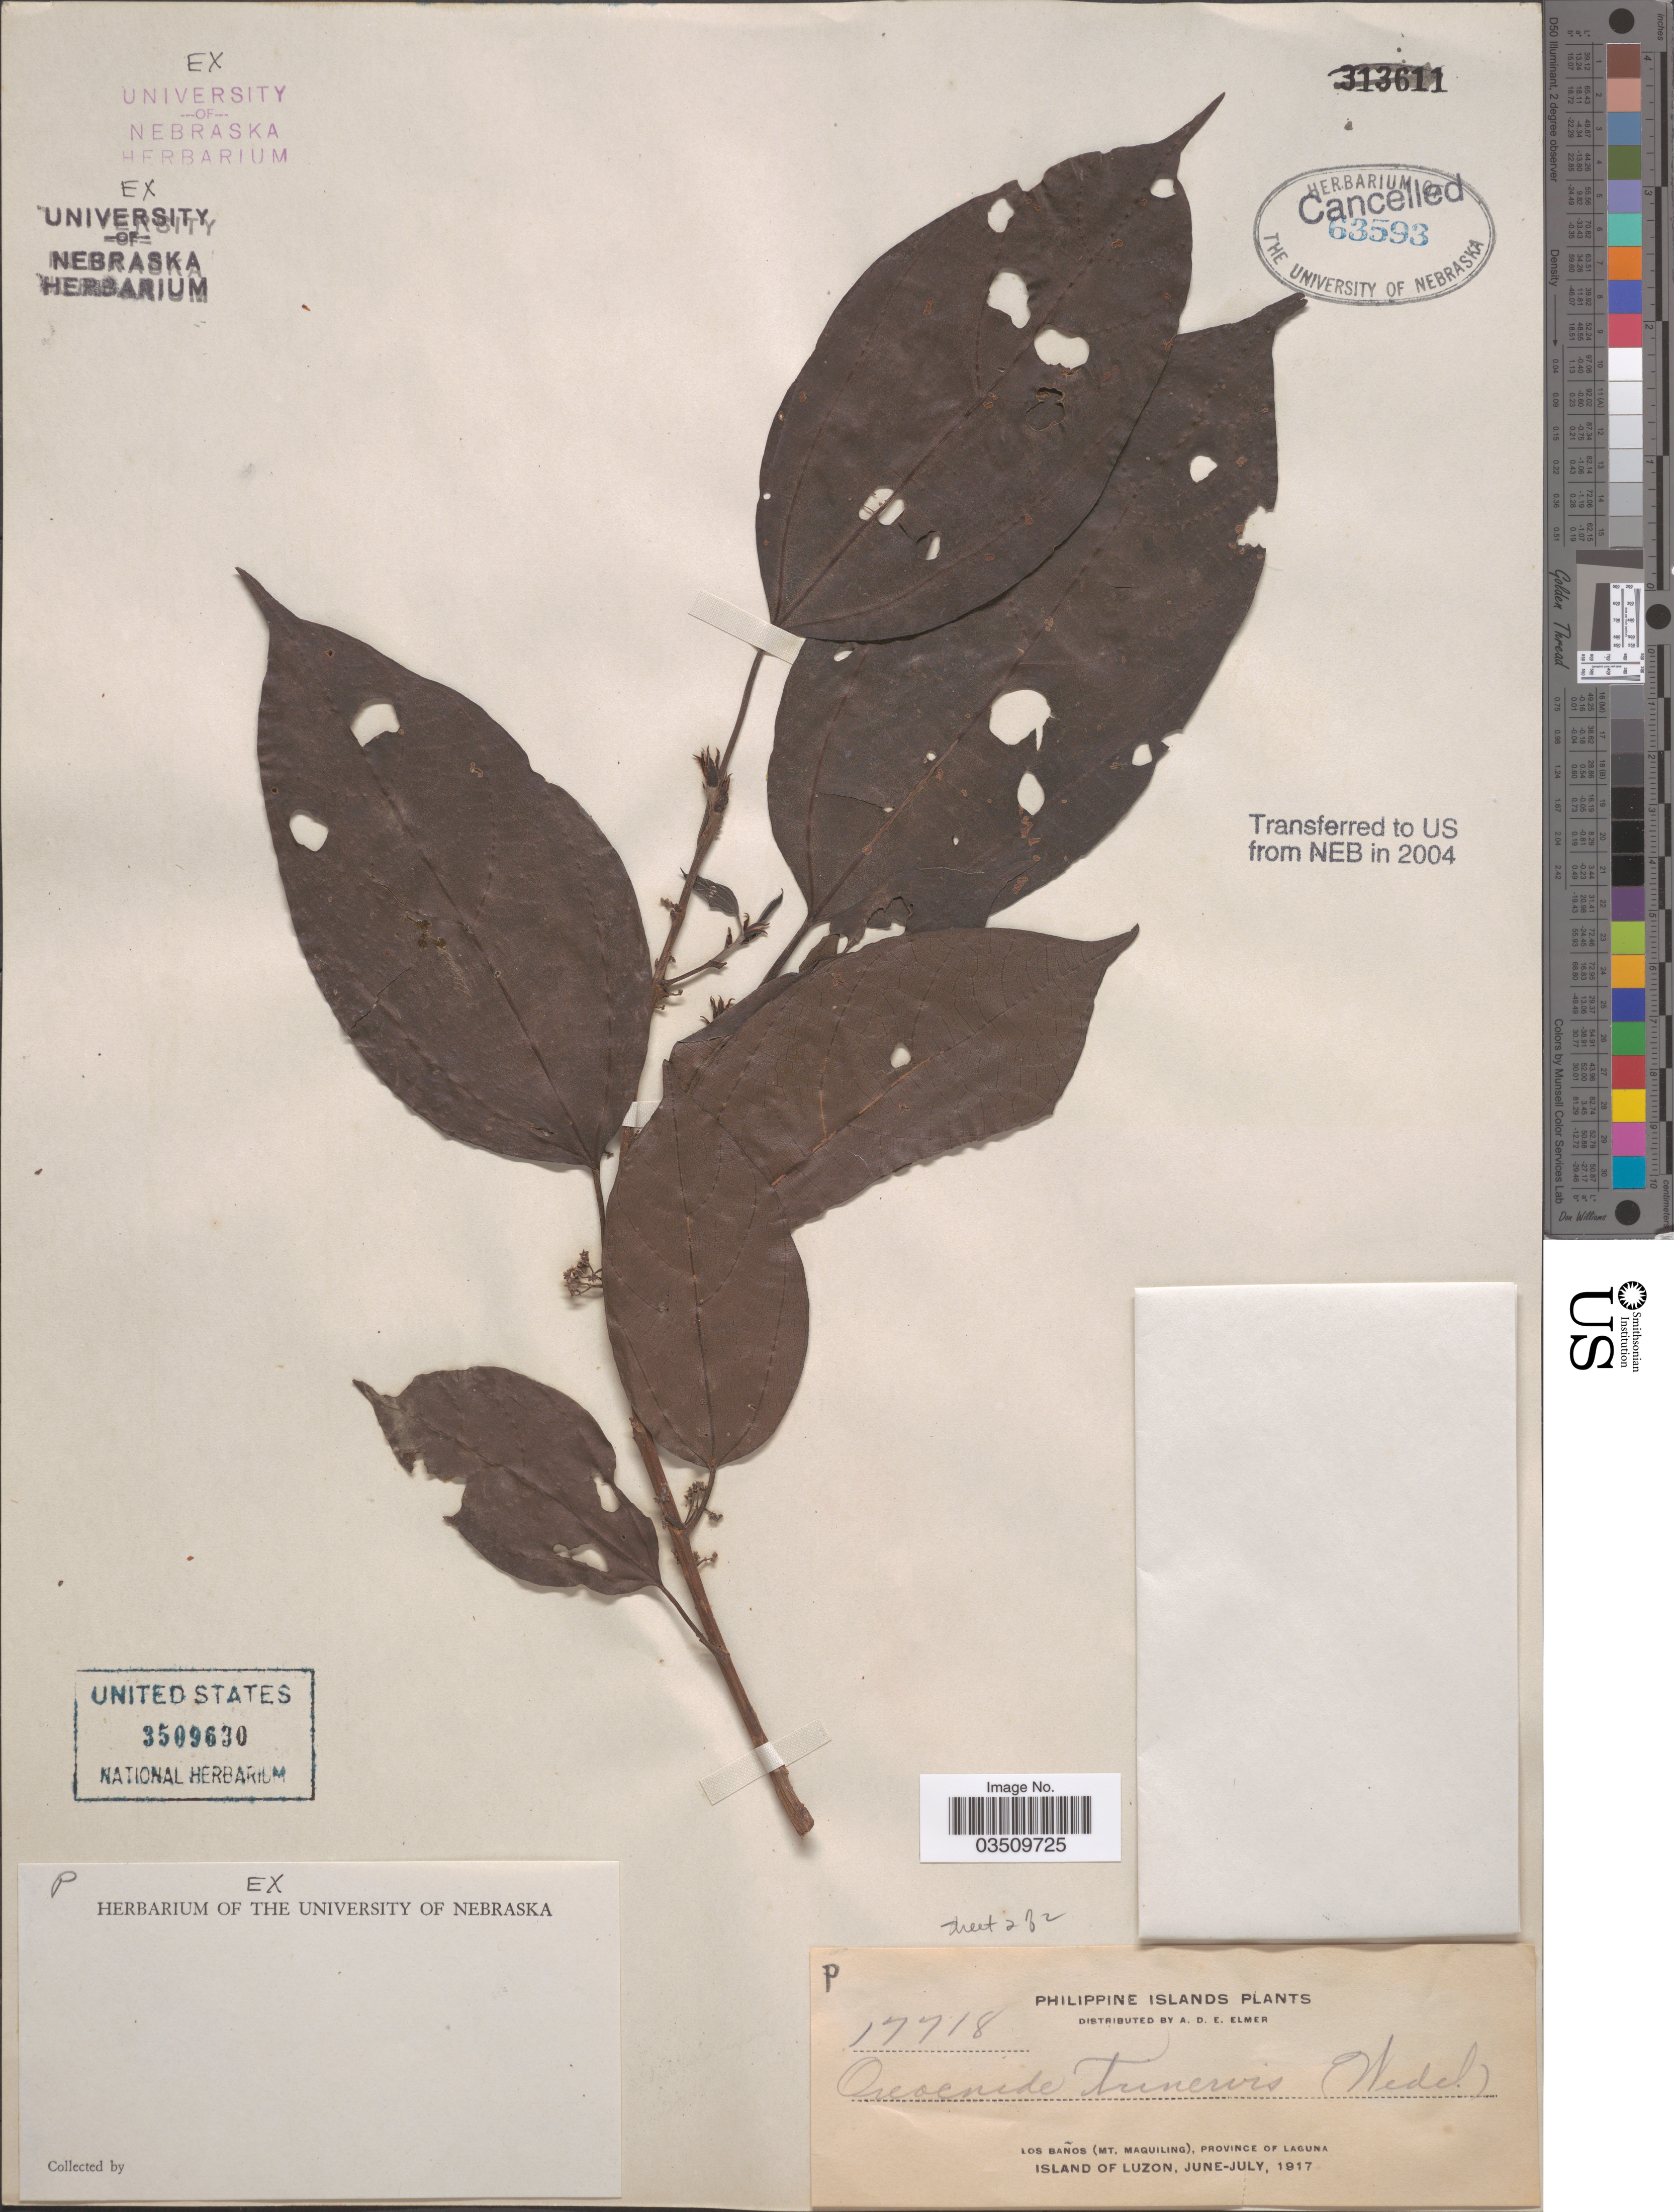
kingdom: Plantae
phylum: Tracheophyta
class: Magnoliopsida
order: Rosales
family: Urticaceae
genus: Oreocnide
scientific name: Oreocnide trinervis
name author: (Wedd.) Miq.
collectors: A. D. E. Elmer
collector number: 17718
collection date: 1917-06/1917-07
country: Philippines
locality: Los Baños (Mt. Maquiling), Province of Laguna. Island of Luzon.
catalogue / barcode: US 3509630